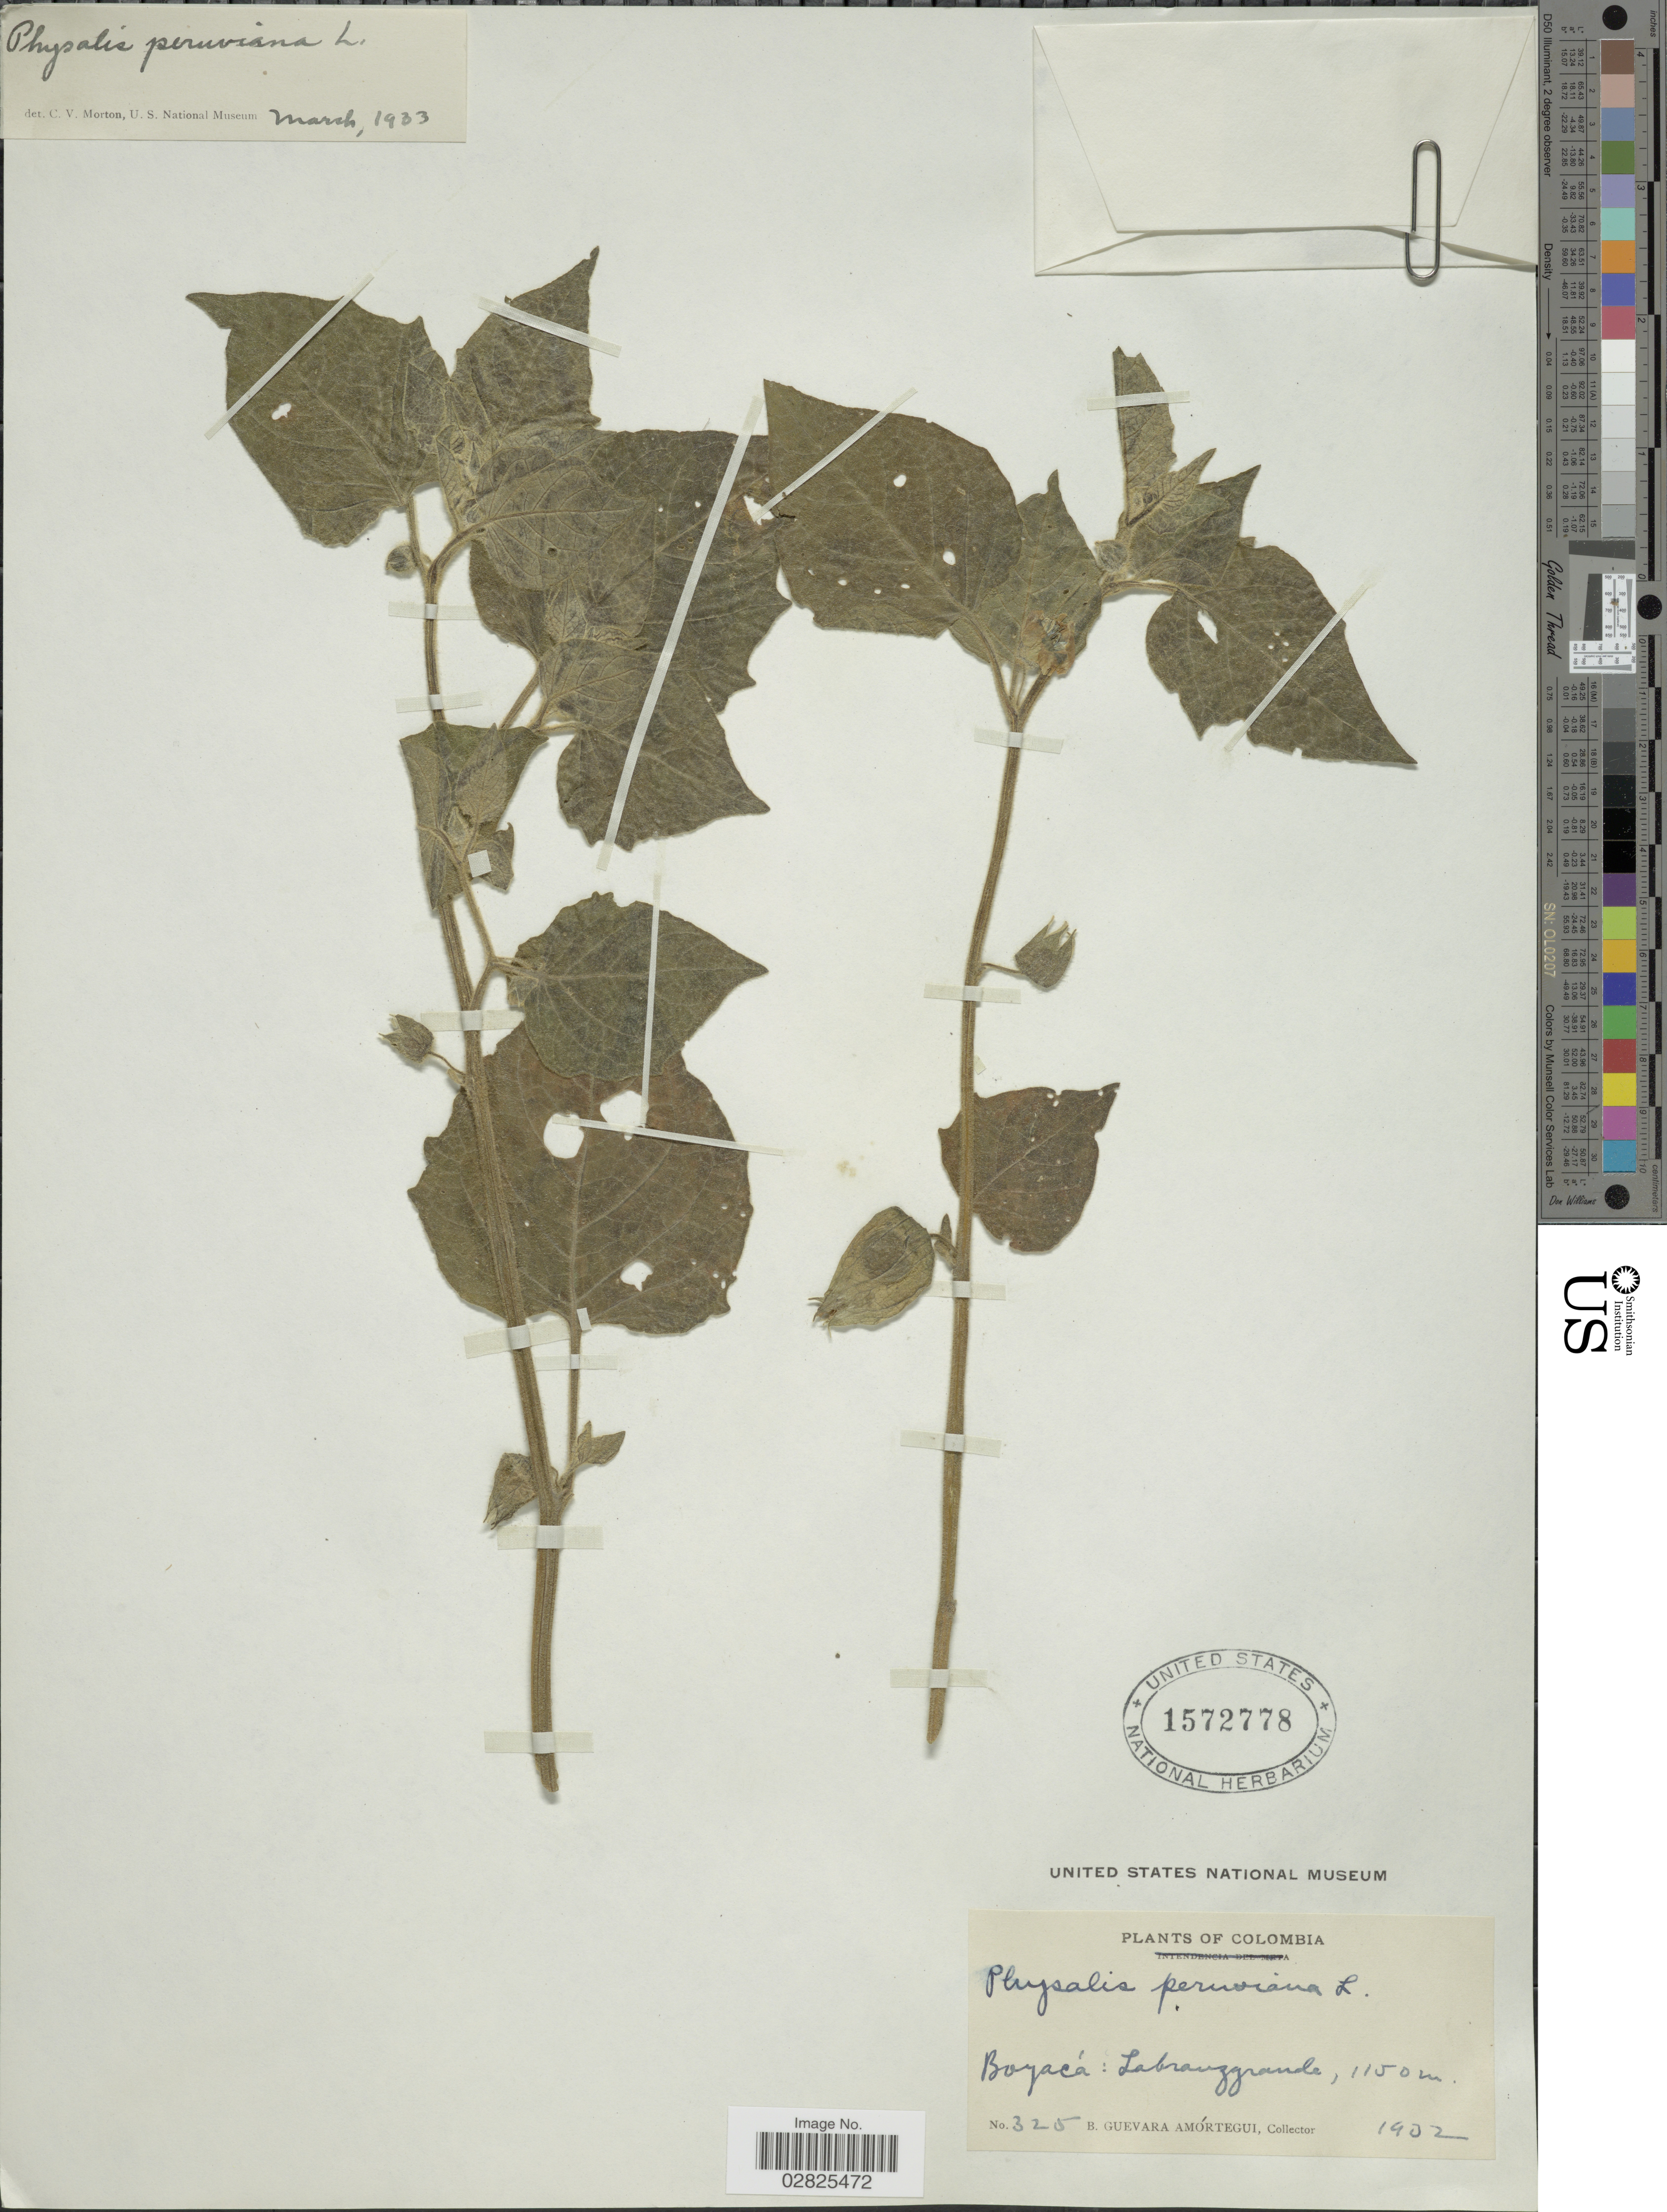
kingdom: Plantae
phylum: Tracheophyta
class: Magnoliopsida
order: Solanales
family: Solanaceae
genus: Physalis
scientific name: Physalis peruviana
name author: L.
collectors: B. Guevara Amortegui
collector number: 325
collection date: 1902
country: Colombia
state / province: Boyacá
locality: Labranzgrande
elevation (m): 1150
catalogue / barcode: US 1572778